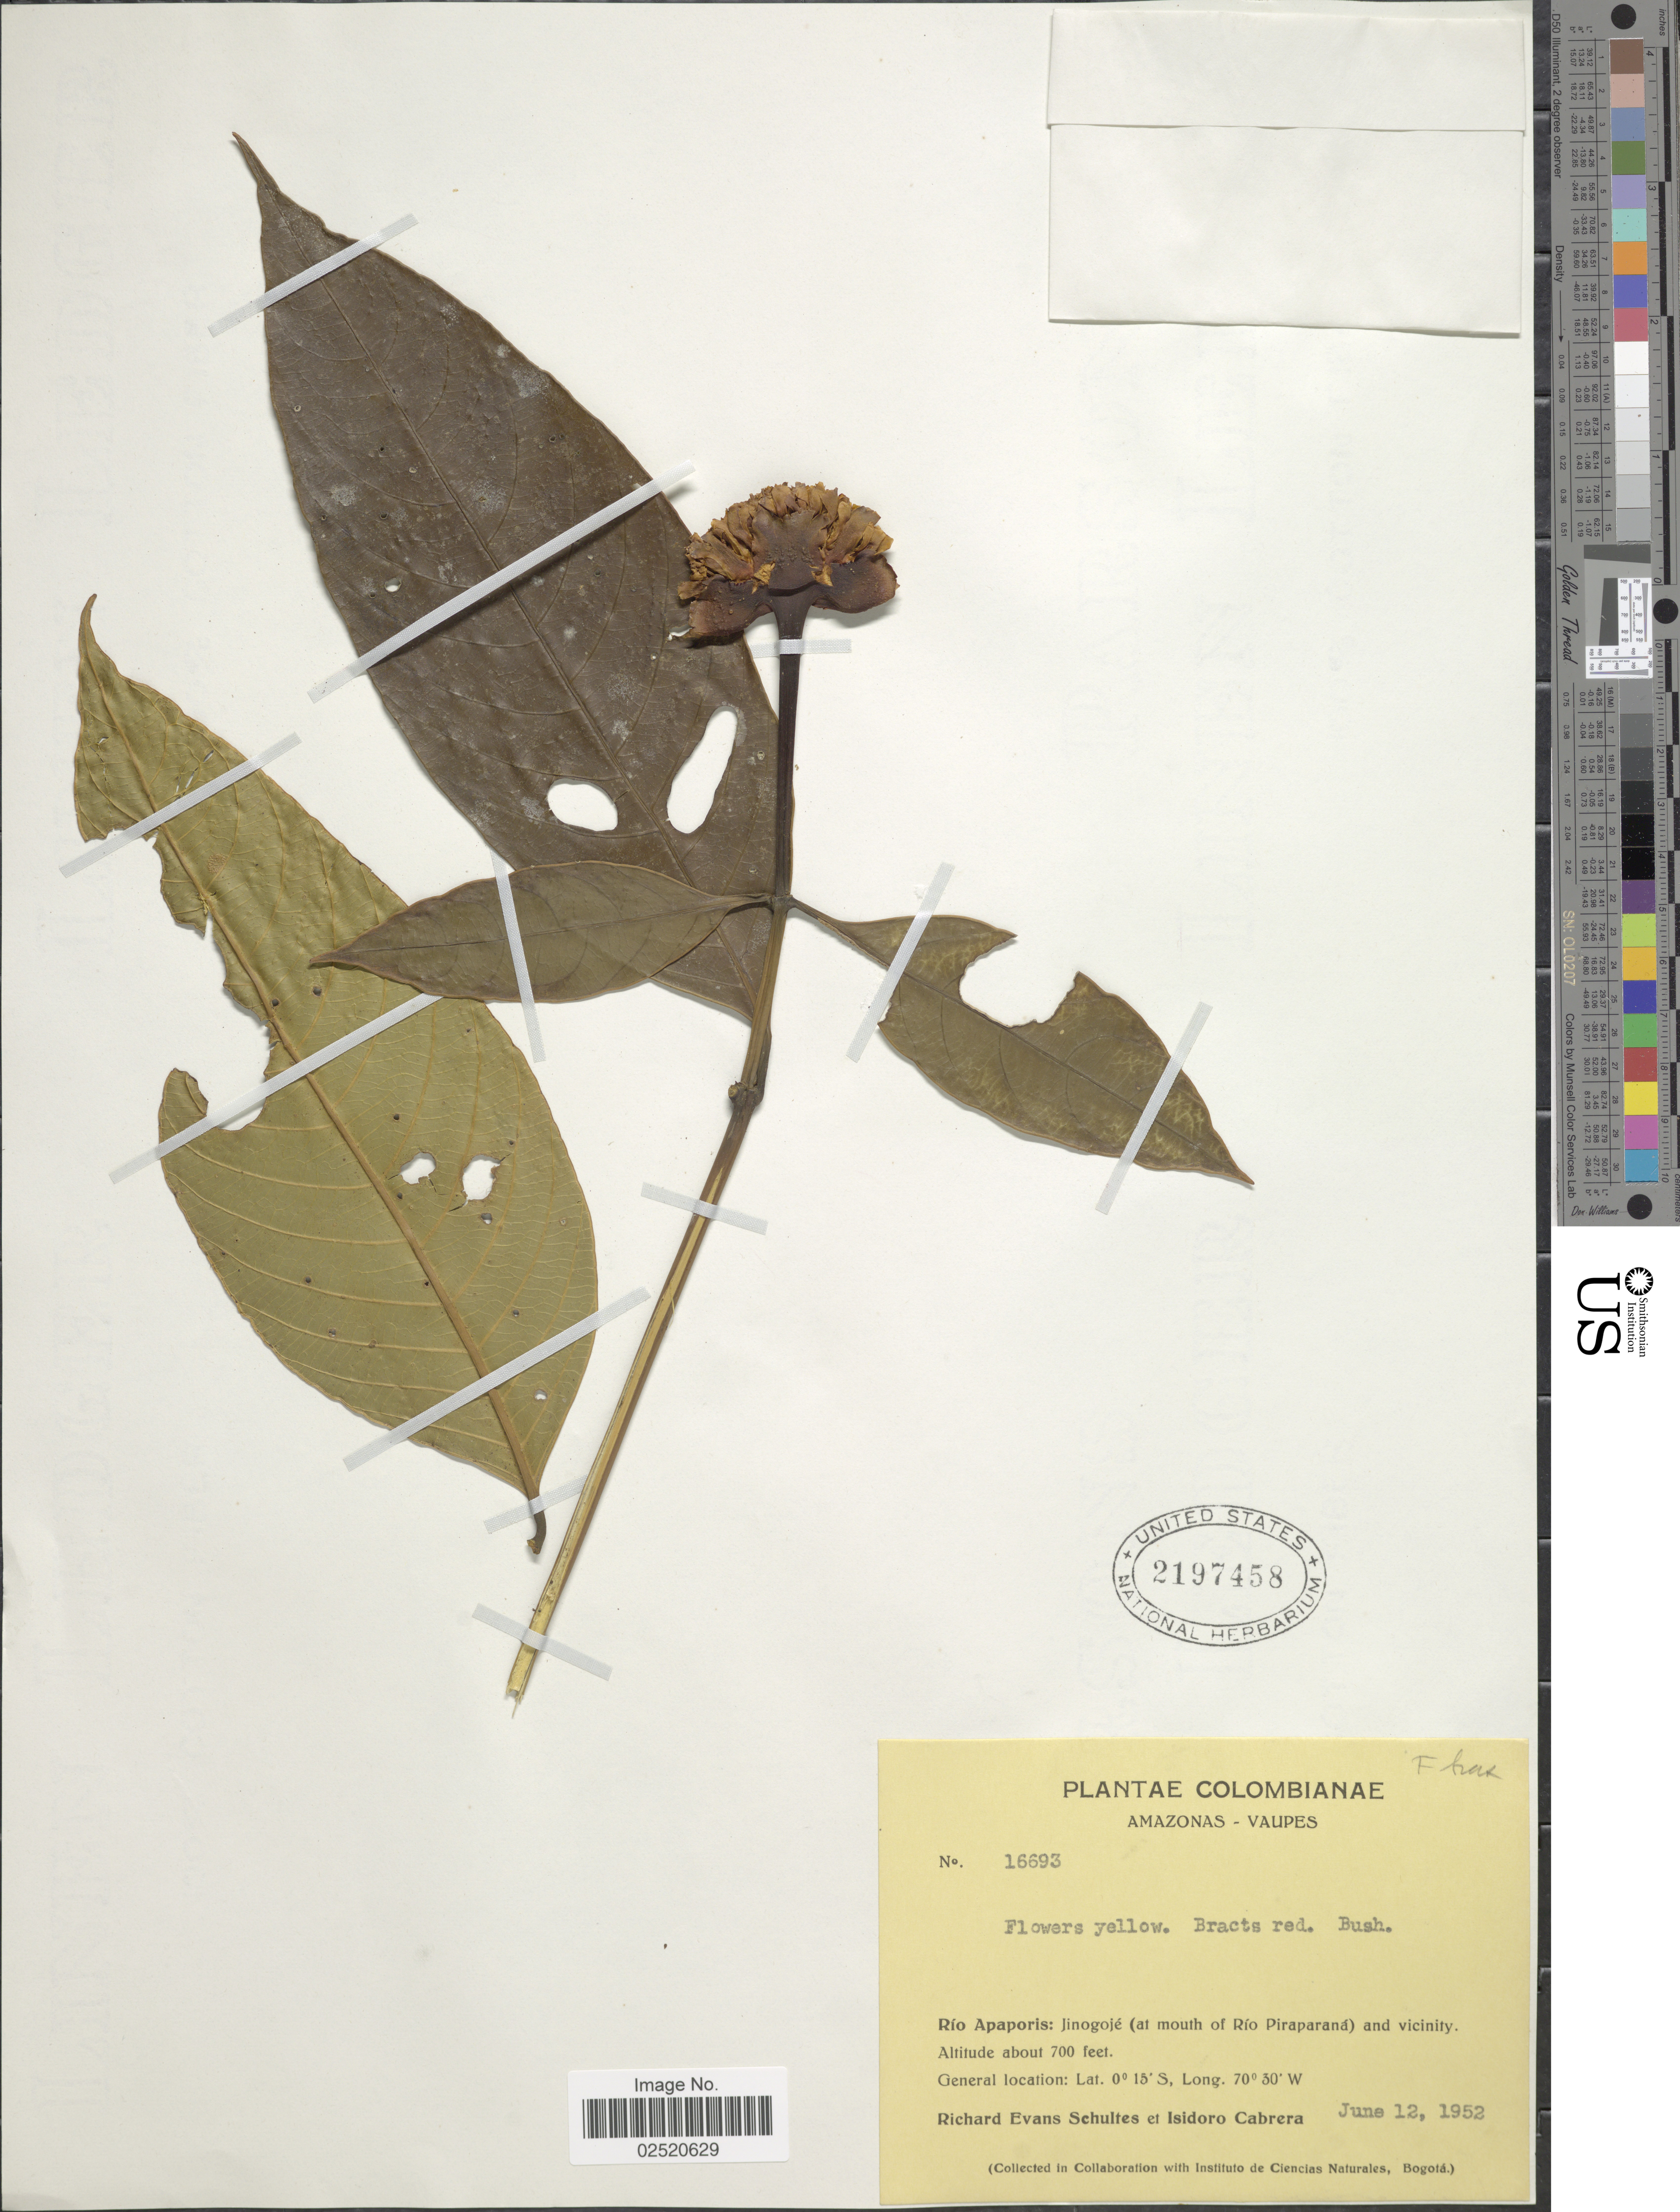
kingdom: Plantae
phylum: Tracheophyta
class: Magnoliopsida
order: Gentianales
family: Rubiaceae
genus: Psychotria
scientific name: Psychotria sp.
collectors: R. E. Schultes & I. Cabrera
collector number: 16693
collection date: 1952-06-12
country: Colombia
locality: Amazonas-Vaupes. Río Apaporis: Jinogojé (at mouth of Río Piraparaná) and vicinity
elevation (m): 213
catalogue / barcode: US 2197458